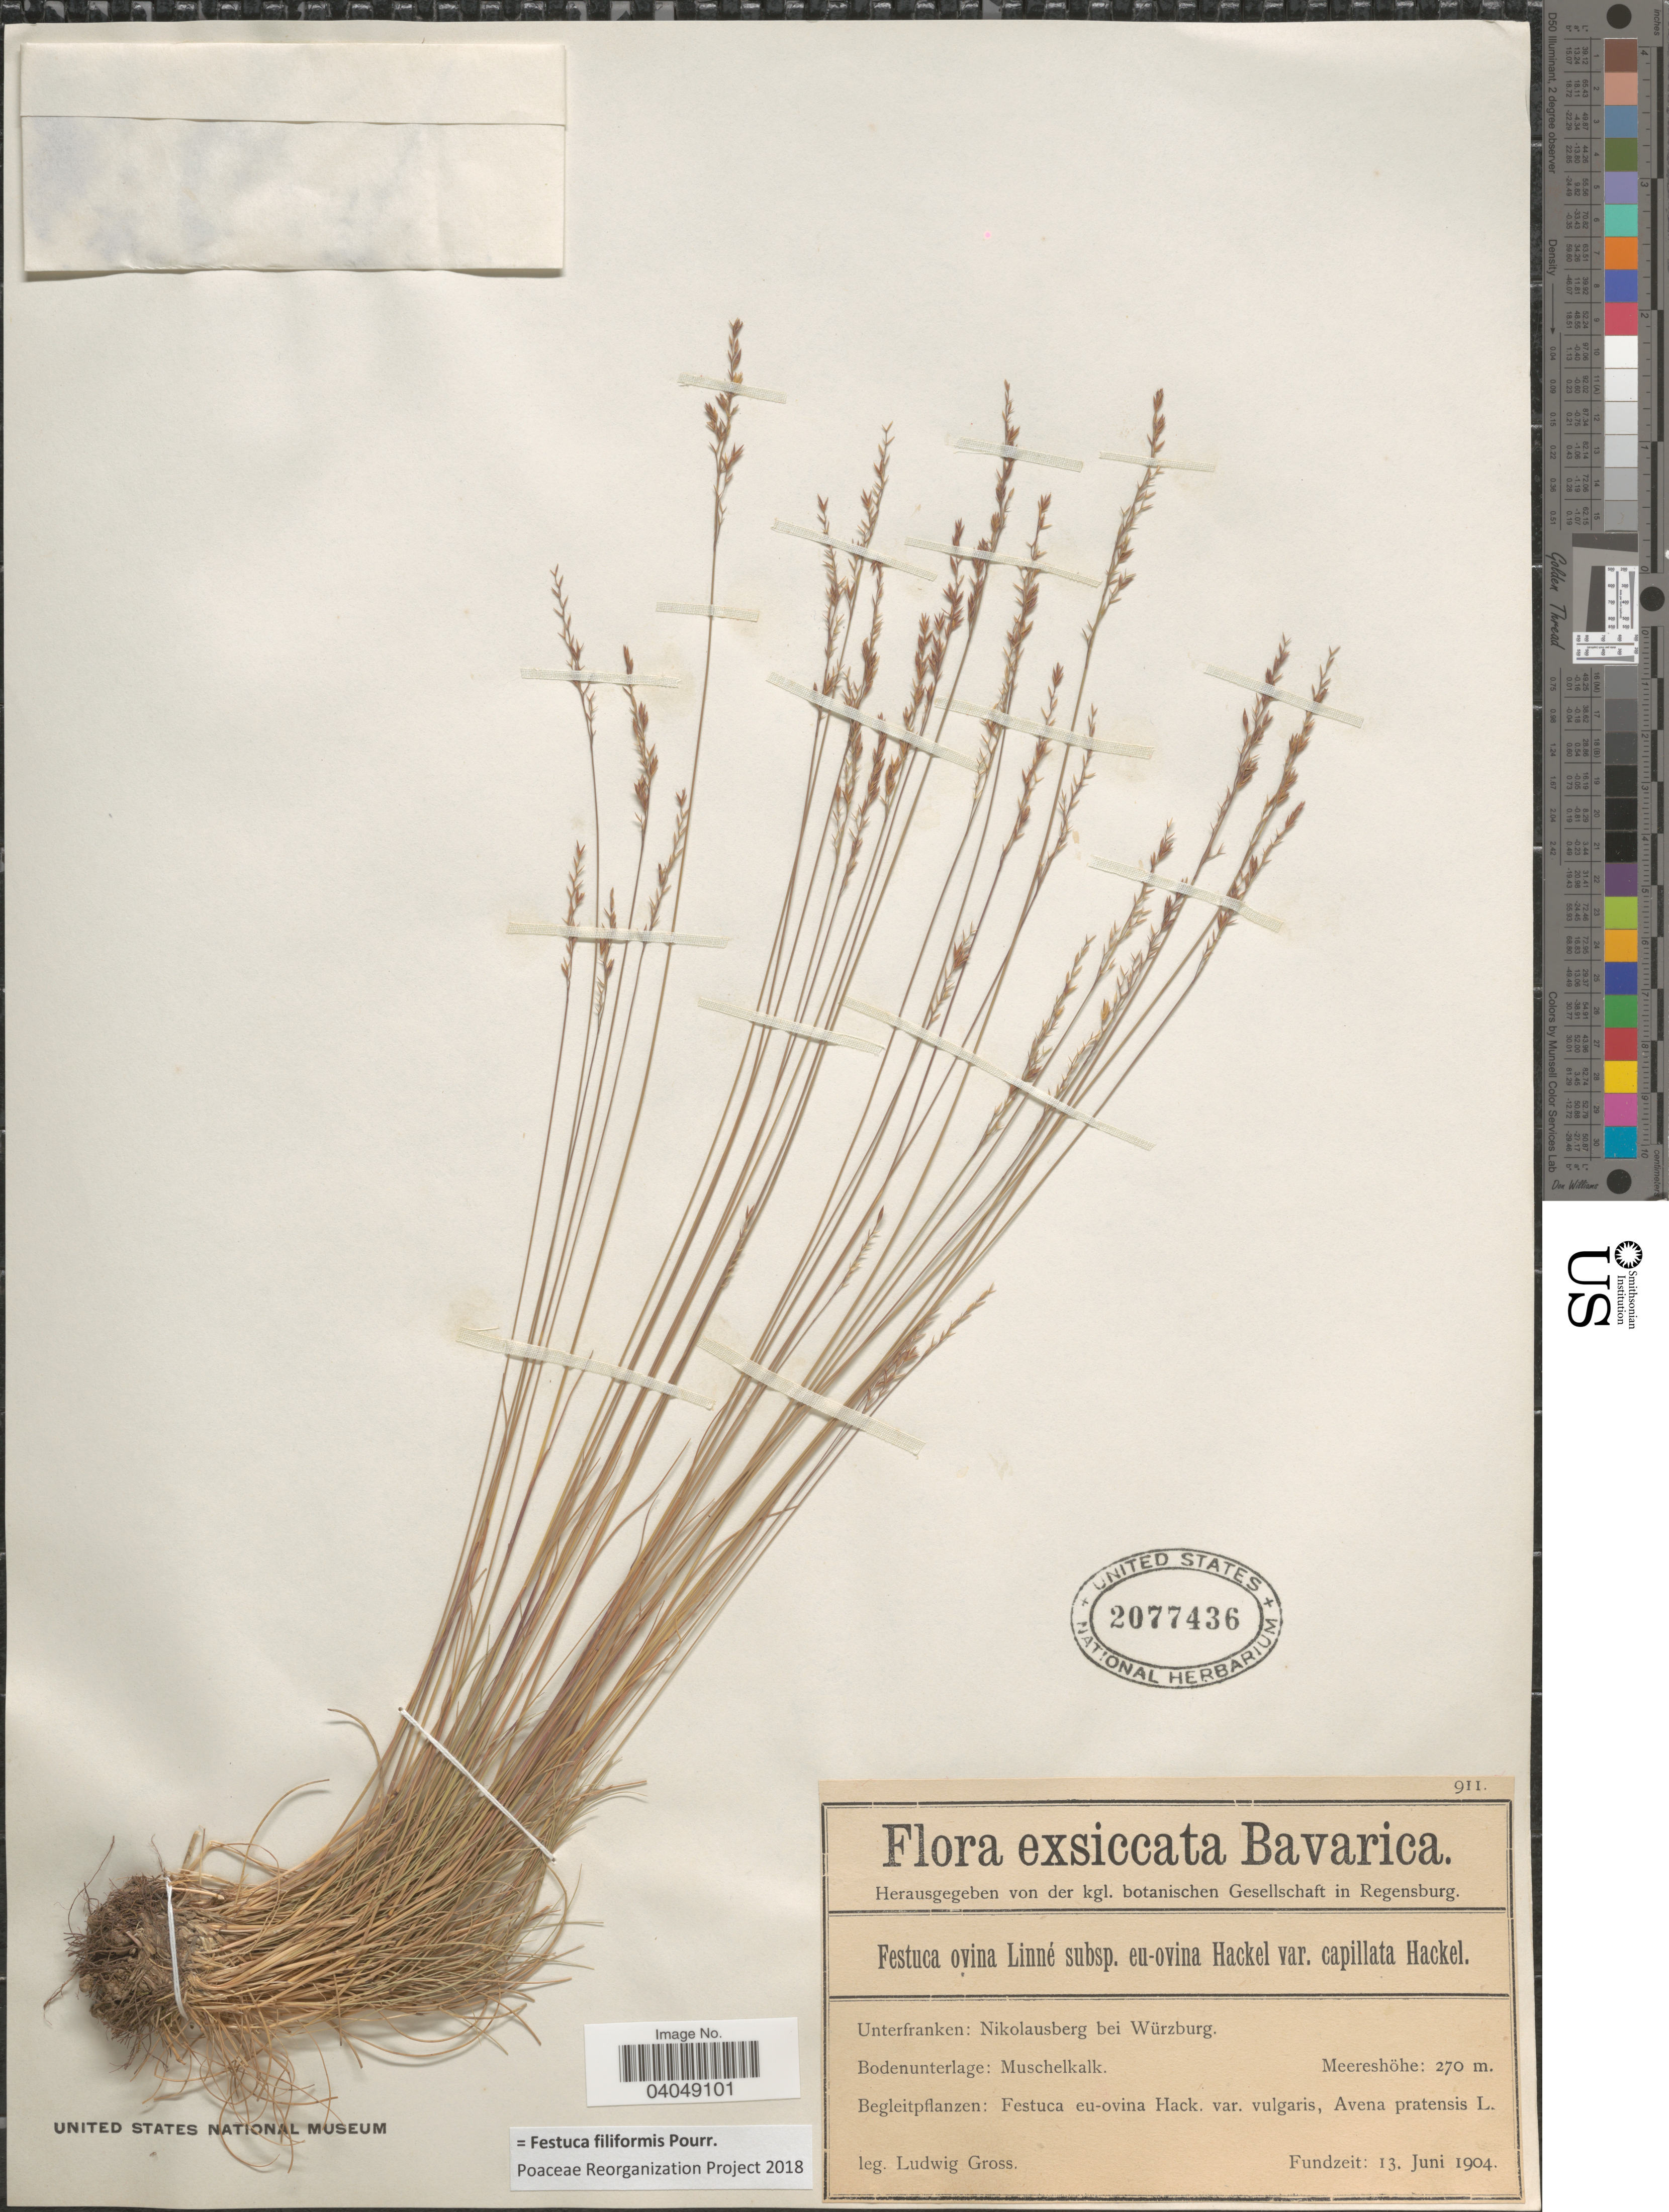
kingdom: Plantae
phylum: Tracheophyta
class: Liliopsida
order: Poales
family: Poaceae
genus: Festuca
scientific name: Festuca filiformis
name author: Pourr.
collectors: L. Gross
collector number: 911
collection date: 1904-06-13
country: Germany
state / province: Bayern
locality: Bavarica. Unterfranken: Nikolausberg bei Würzburg.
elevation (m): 270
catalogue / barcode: US 2077436